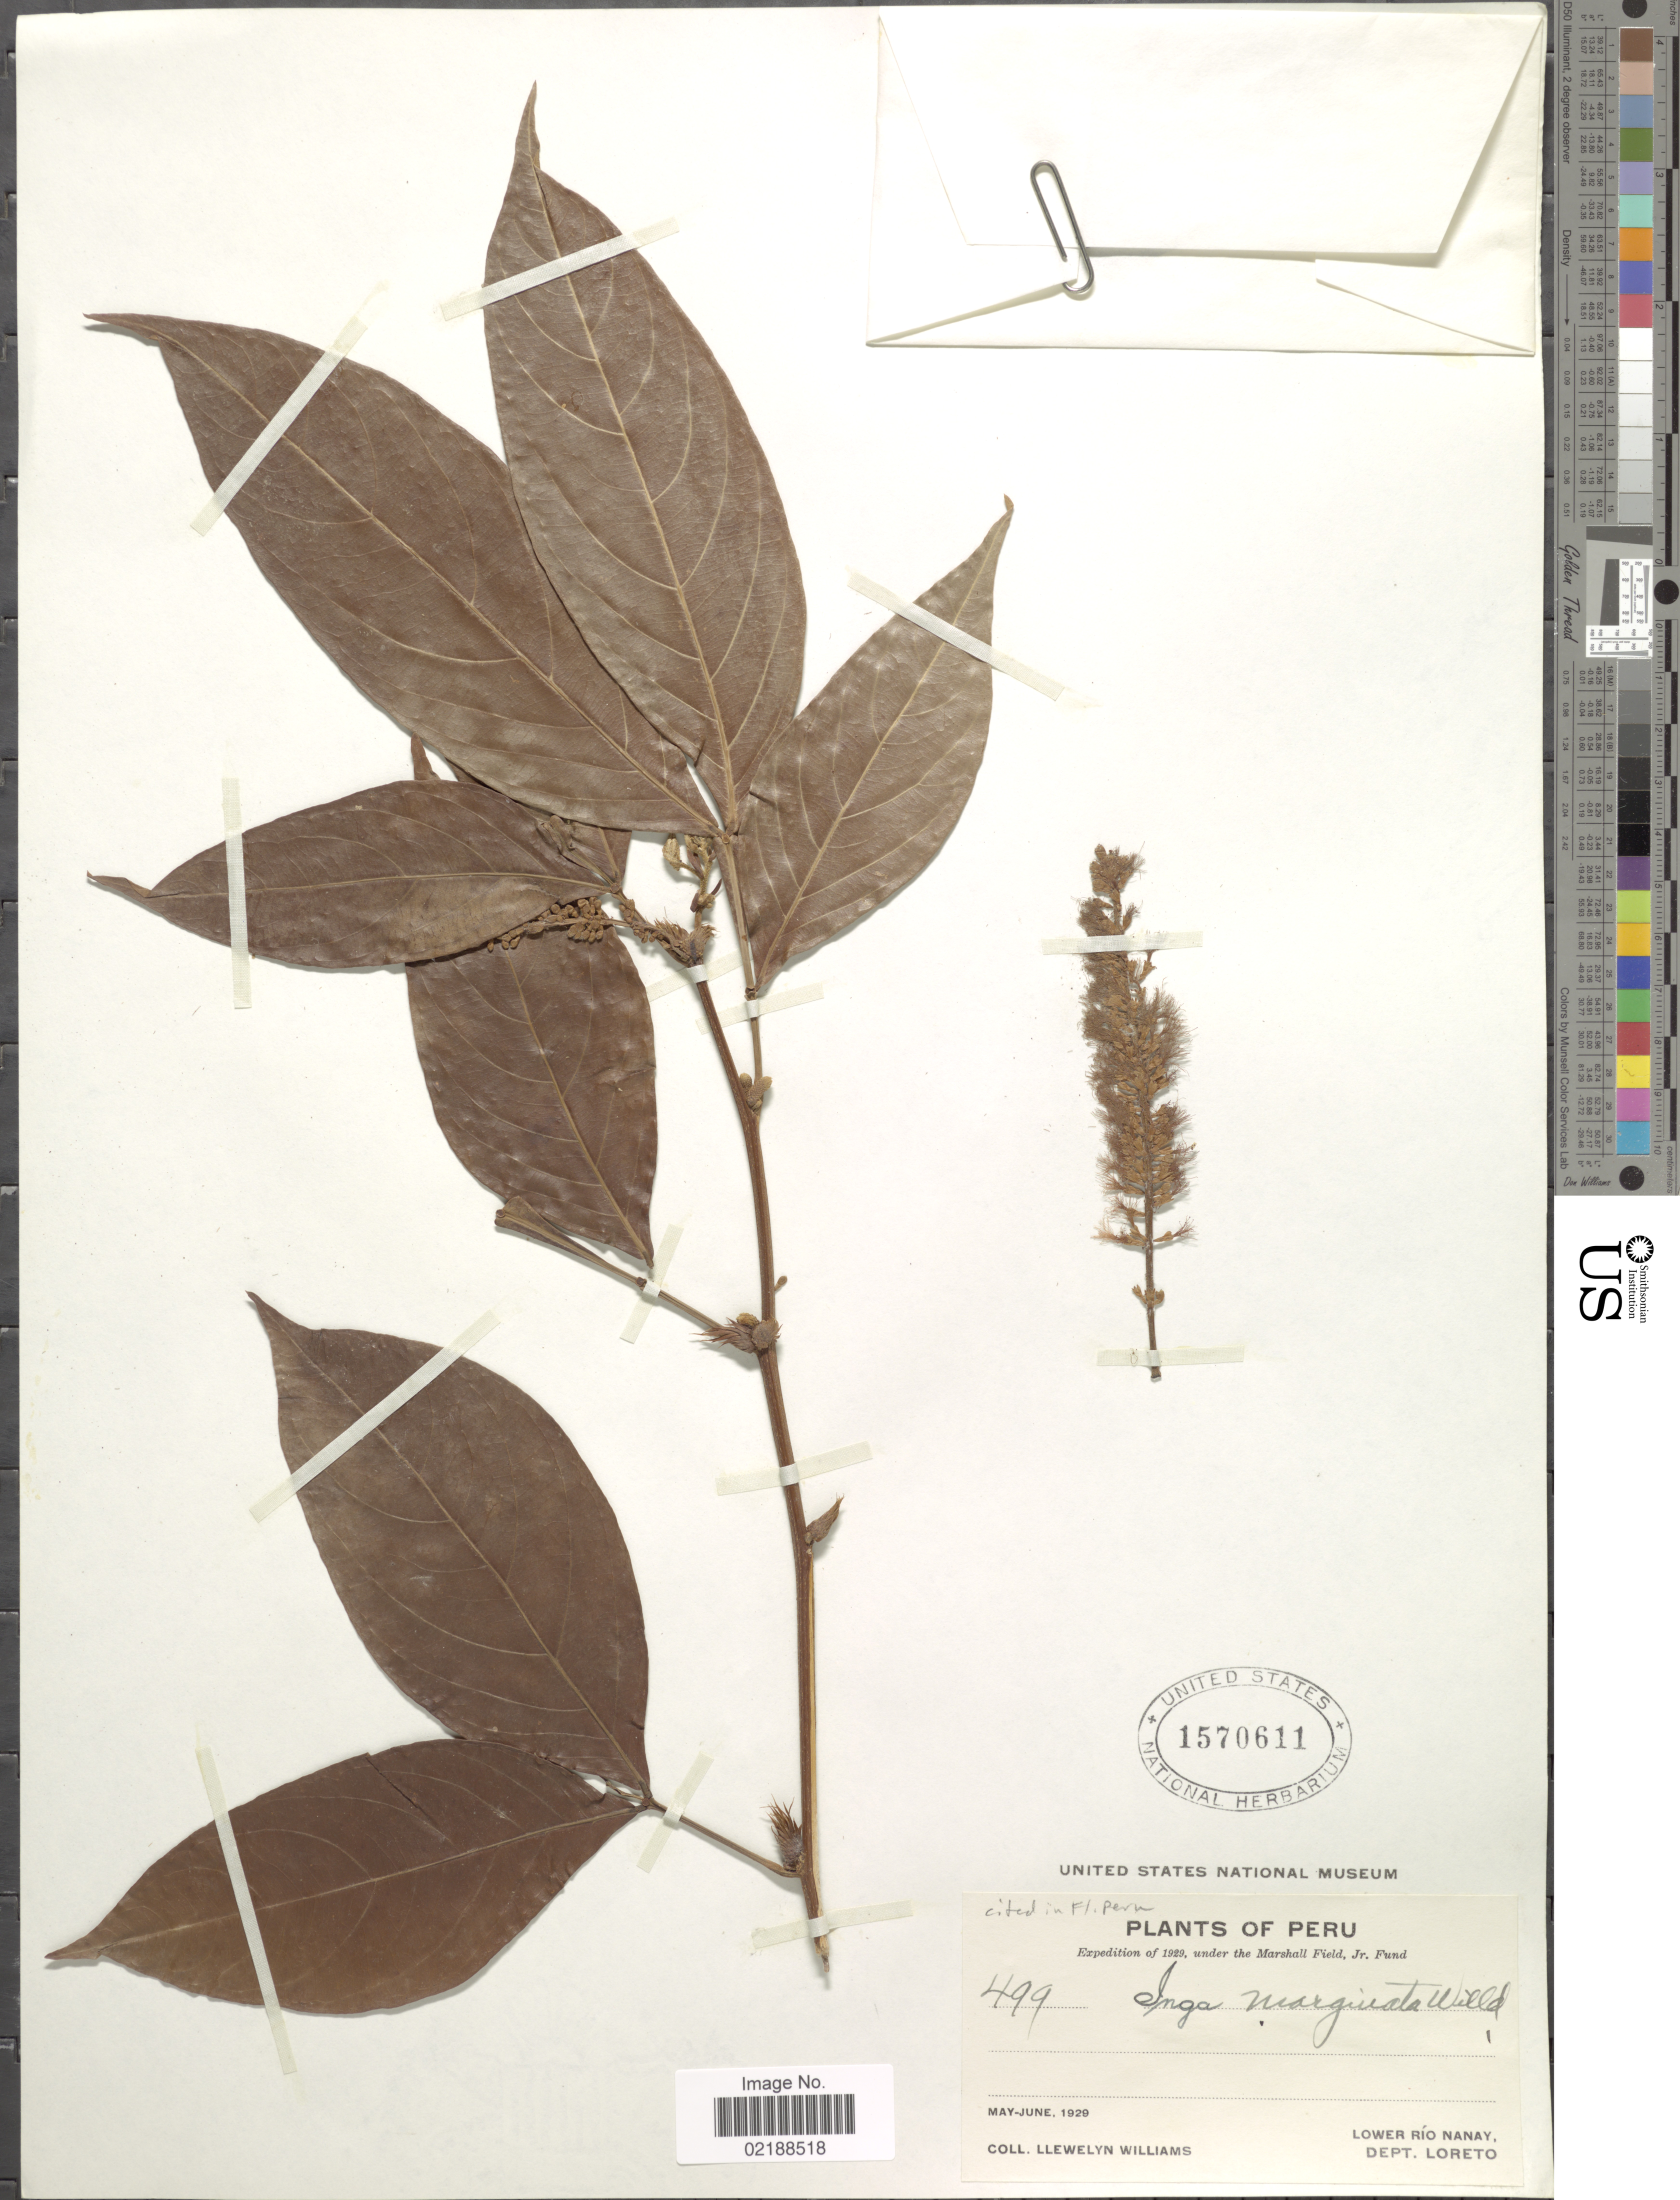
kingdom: Plantae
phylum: Tracheophyta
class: Magnoliopsida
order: Fabales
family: Fabaceae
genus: Inga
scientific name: Inga marginata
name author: Willd.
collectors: Ll. Williams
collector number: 499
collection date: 1929-05/1929-06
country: Peru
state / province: Loreto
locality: Lower Río nanay, Dept. Loreto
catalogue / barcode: US 1570611